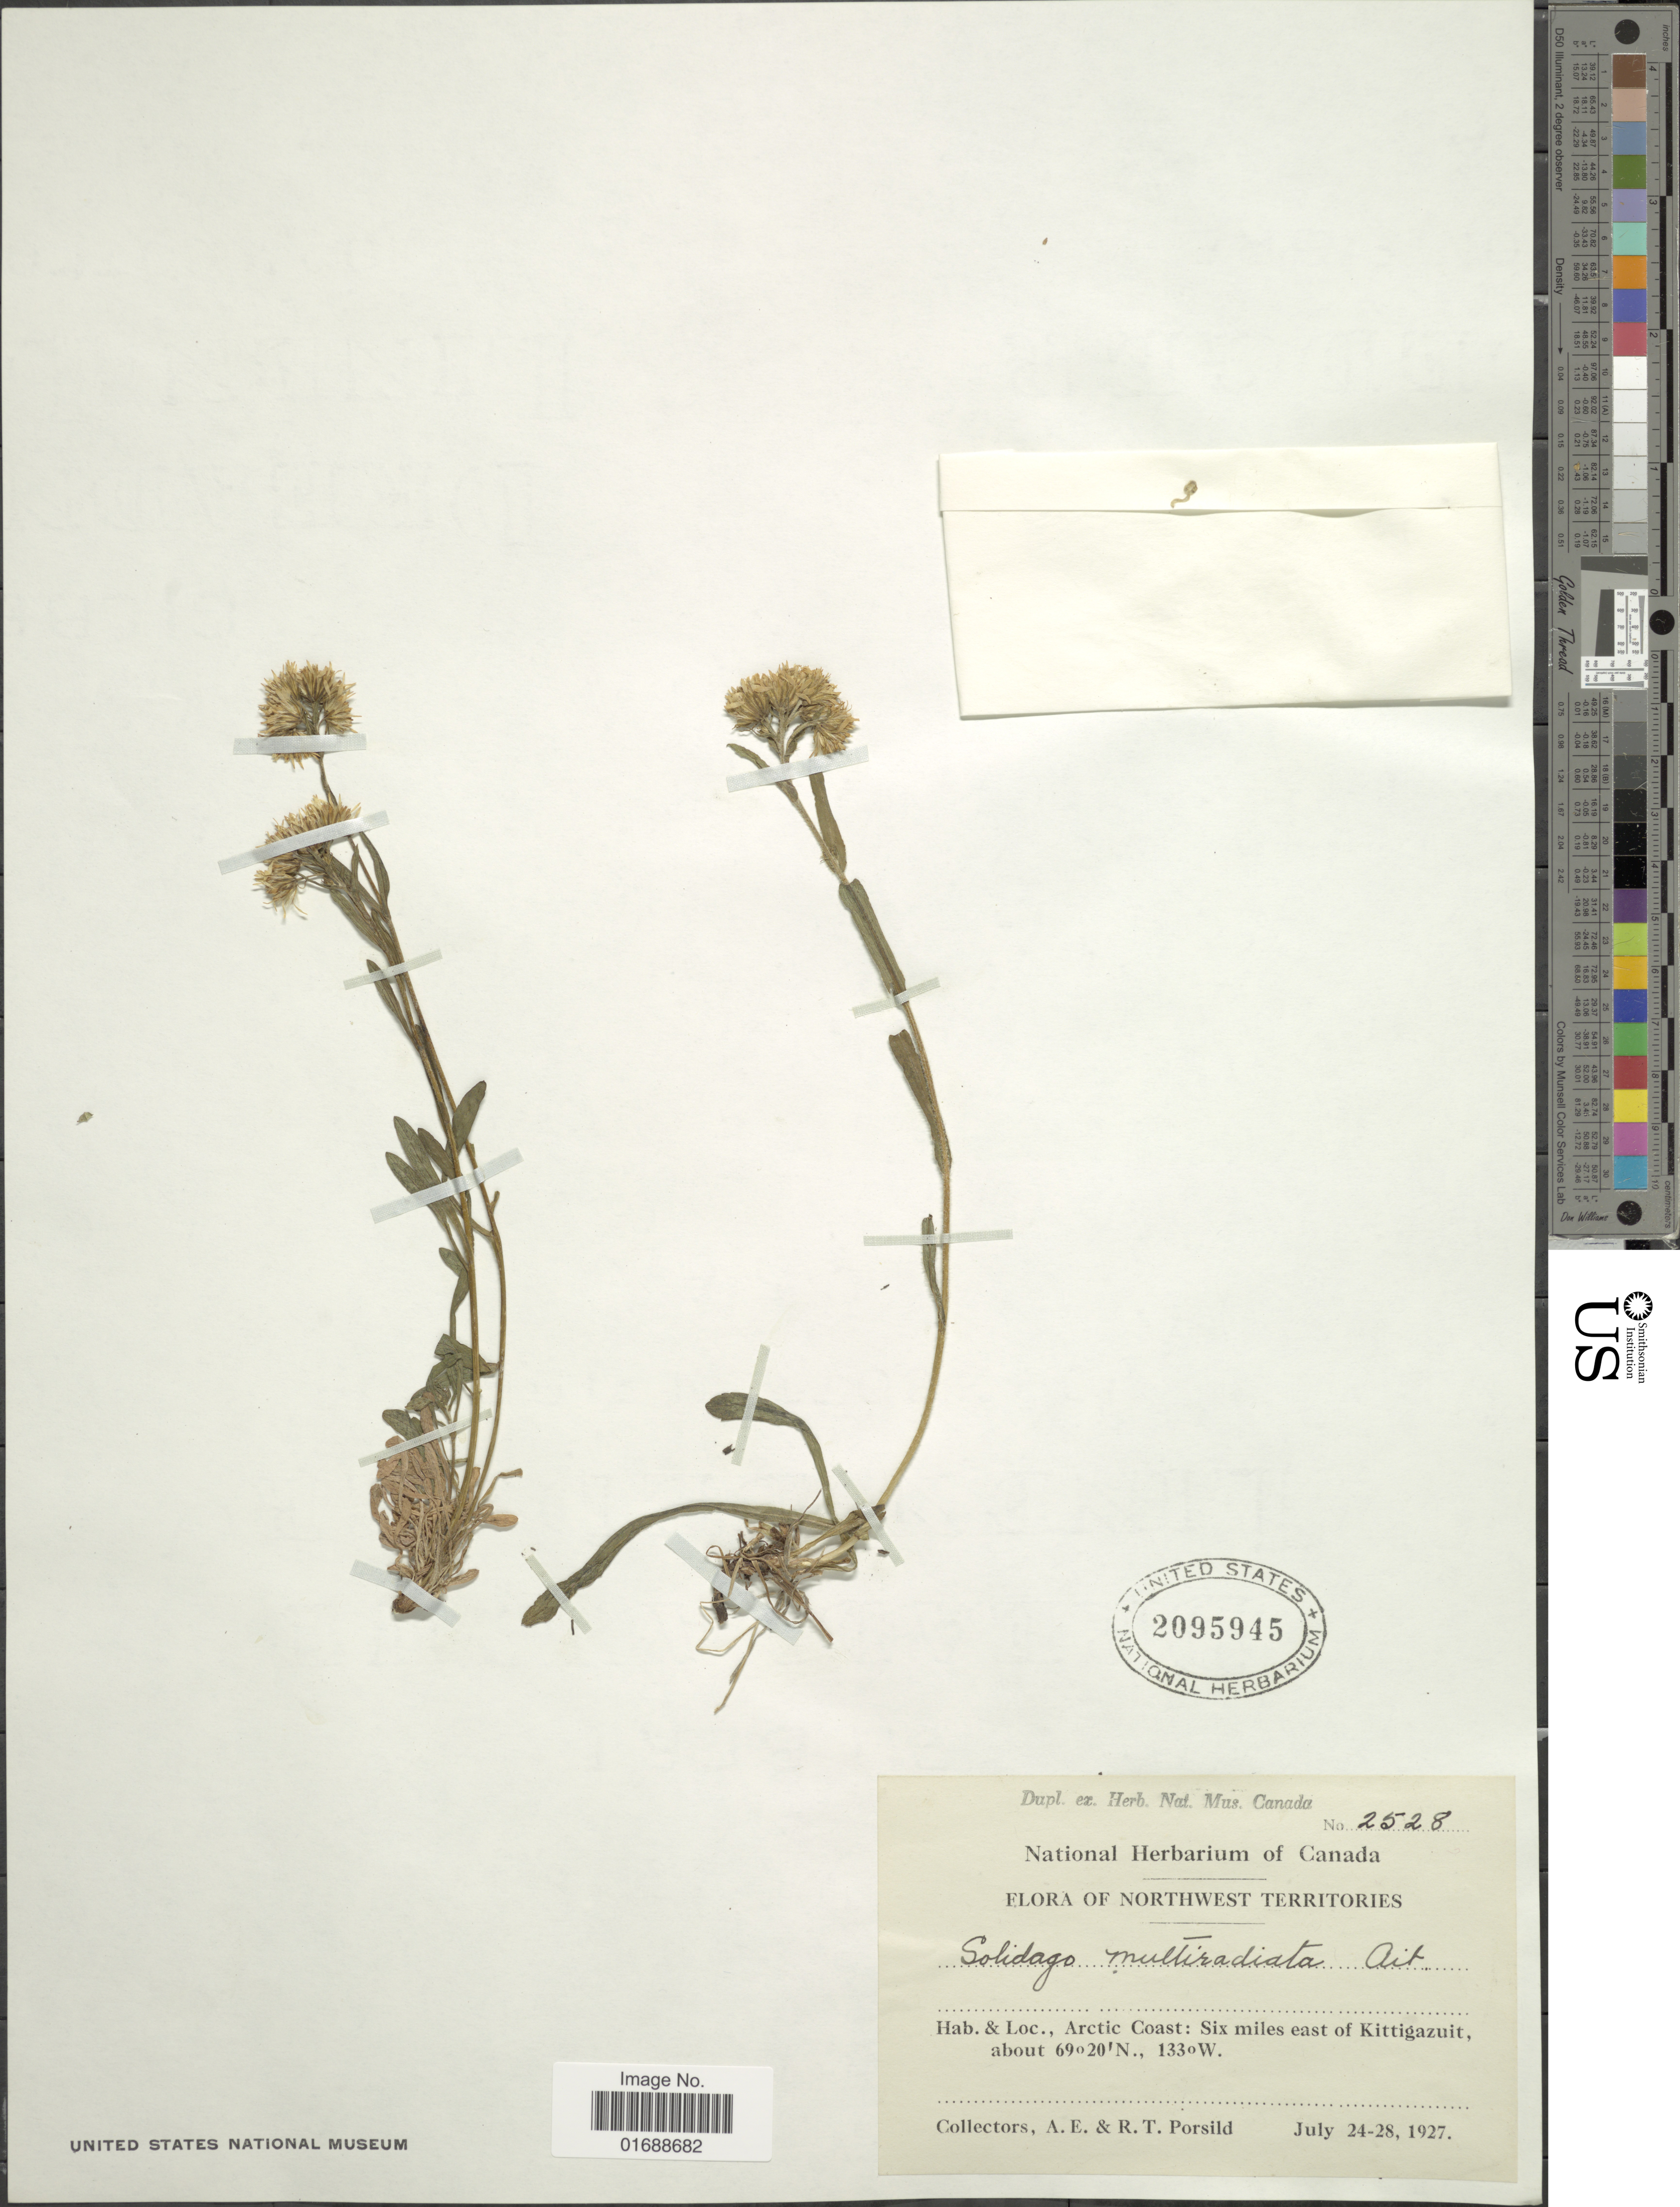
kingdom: Plantae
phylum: Tracheophyta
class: Magnoliopsida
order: Asterales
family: Asteraceae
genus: Solidago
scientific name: Solidago multiradiata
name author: Aiton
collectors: A. E. Porsild & R. T. Porsild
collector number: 2528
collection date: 1927-07-24/1927-07-28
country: Canada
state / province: Northwest Territories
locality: Arctic Coast: Six miles east of Kittigazuit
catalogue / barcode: US 2095945